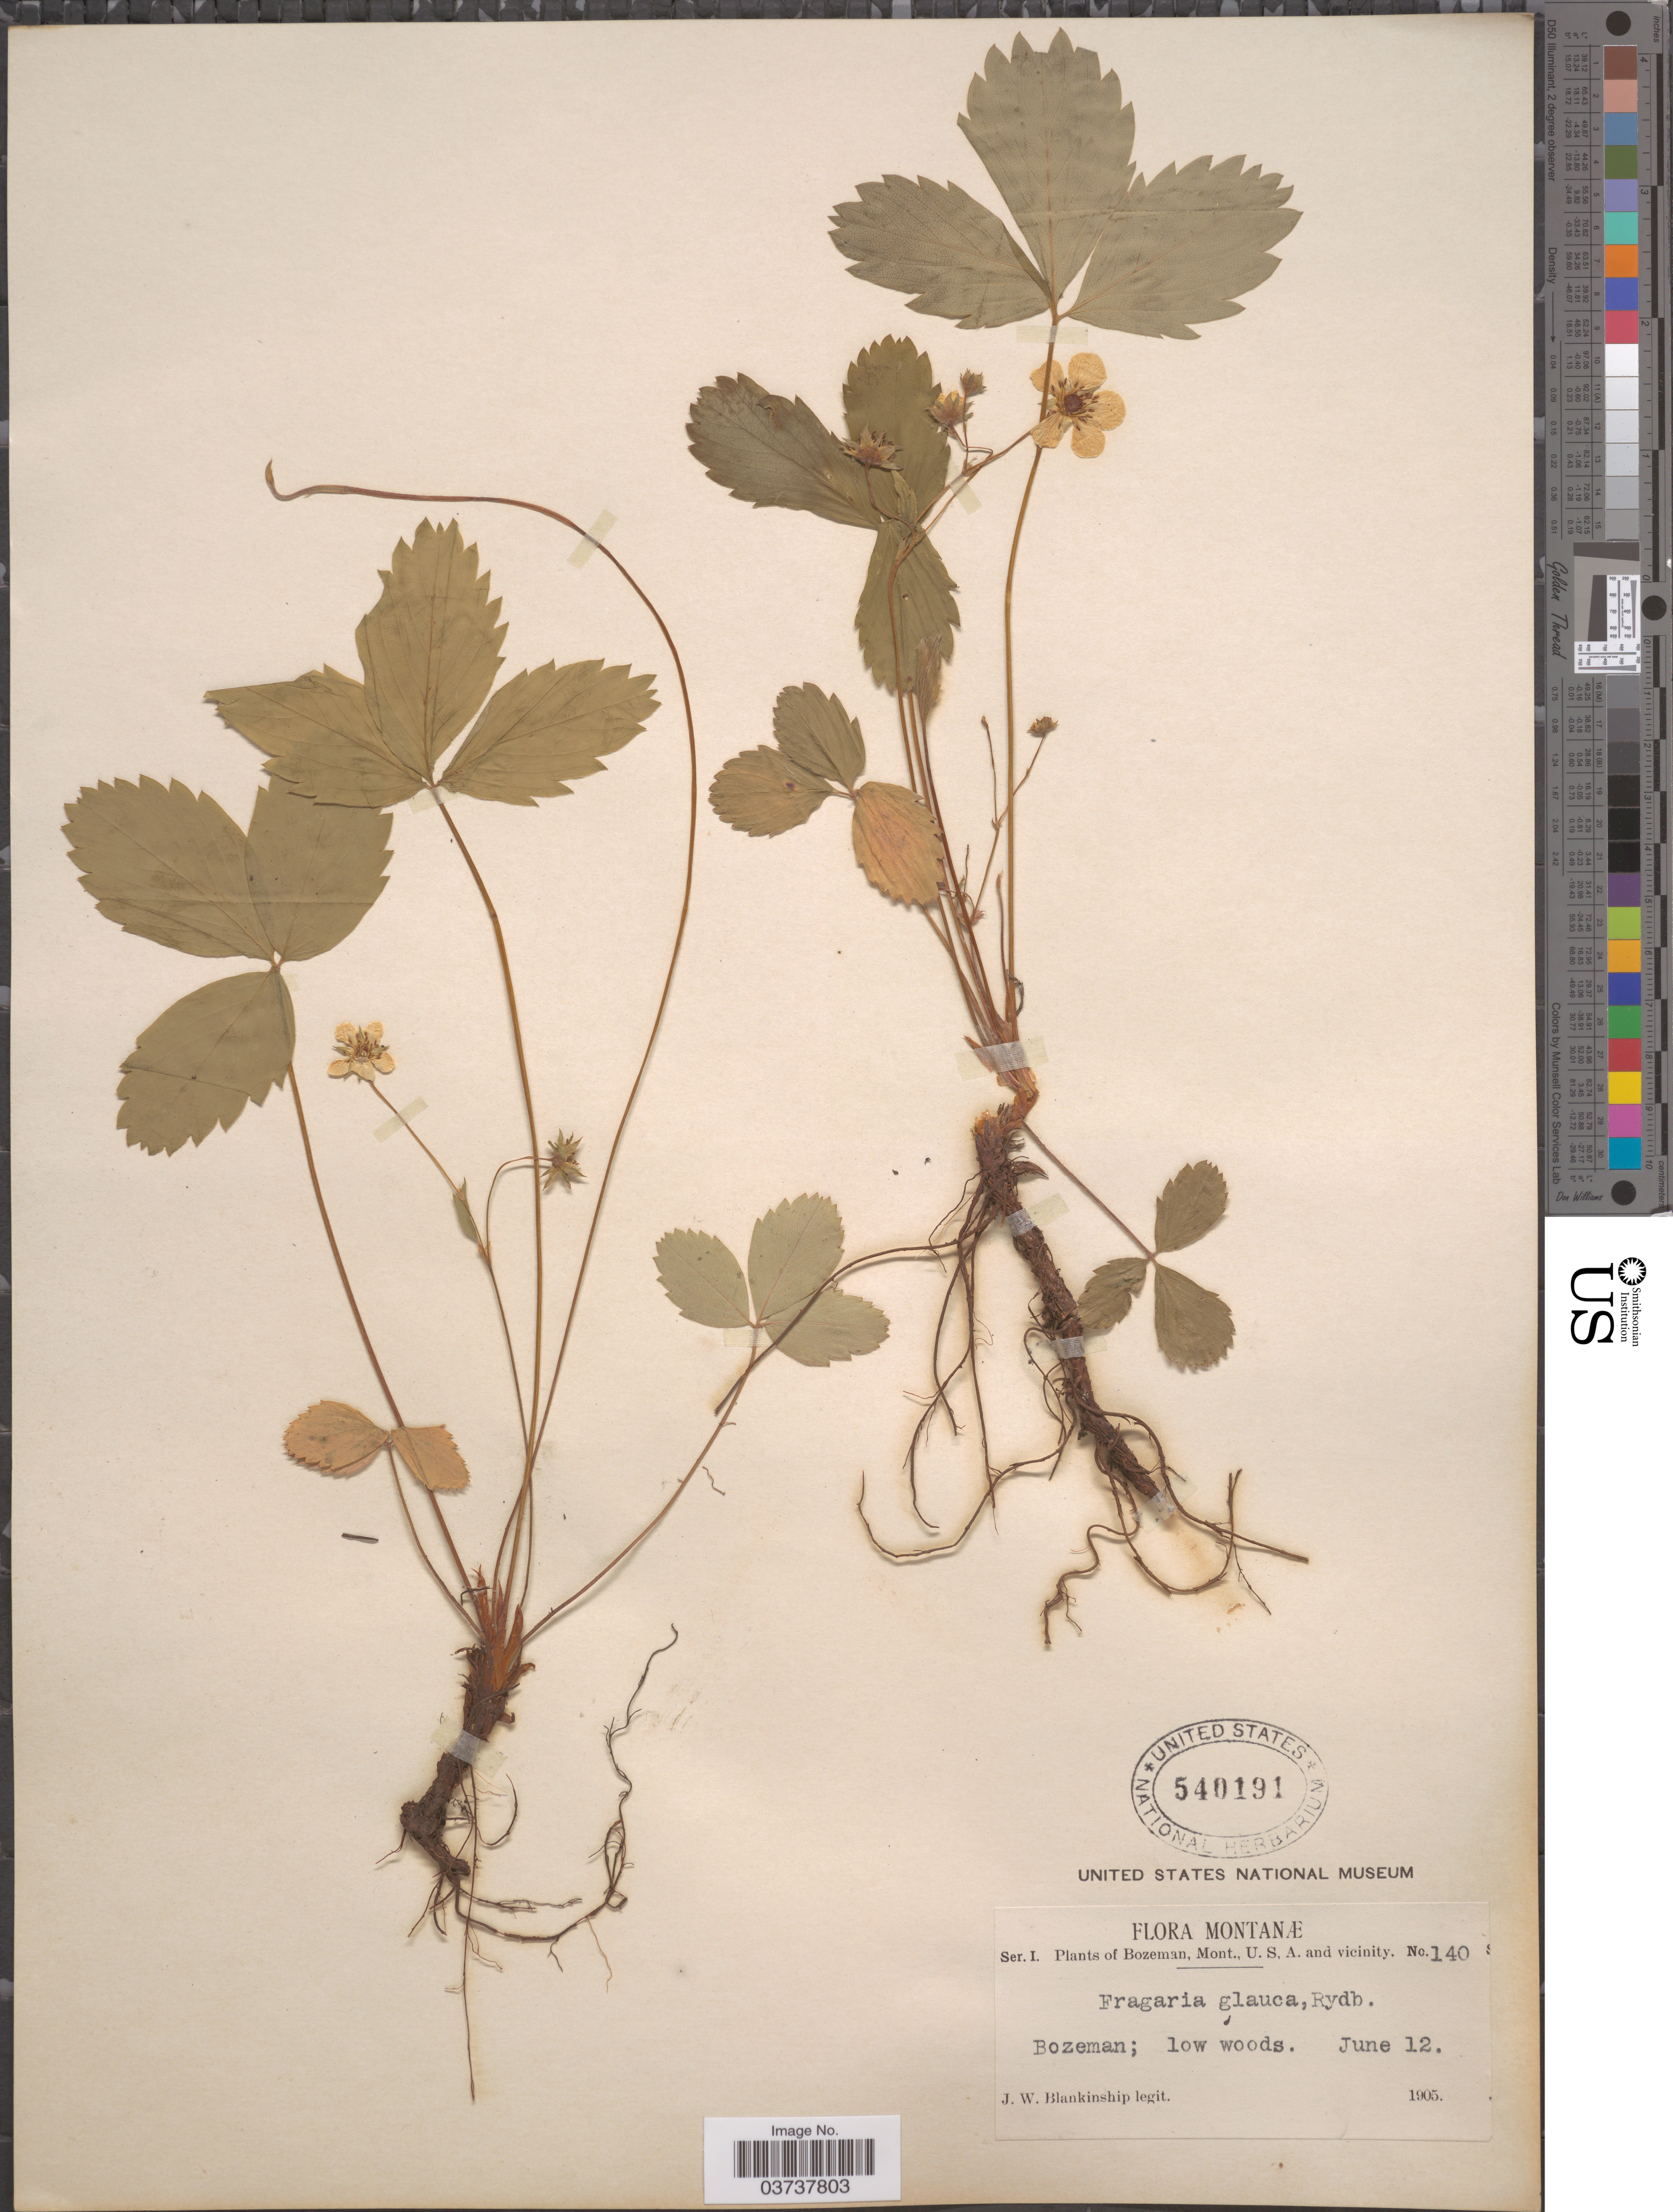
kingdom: Plantae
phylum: Tracheophyta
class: Magnoliopsida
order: Rosales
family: Rosaceae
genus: Fragaria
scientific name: Fragaria virginiana subsp. glauca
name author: (S. Watson) Staudt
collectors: J. W. Blankinship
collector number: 140?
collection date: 1905-06-12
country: United States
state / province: Montana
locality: Bozeman, U.S.A. and vicinity.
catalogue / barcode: US 540191